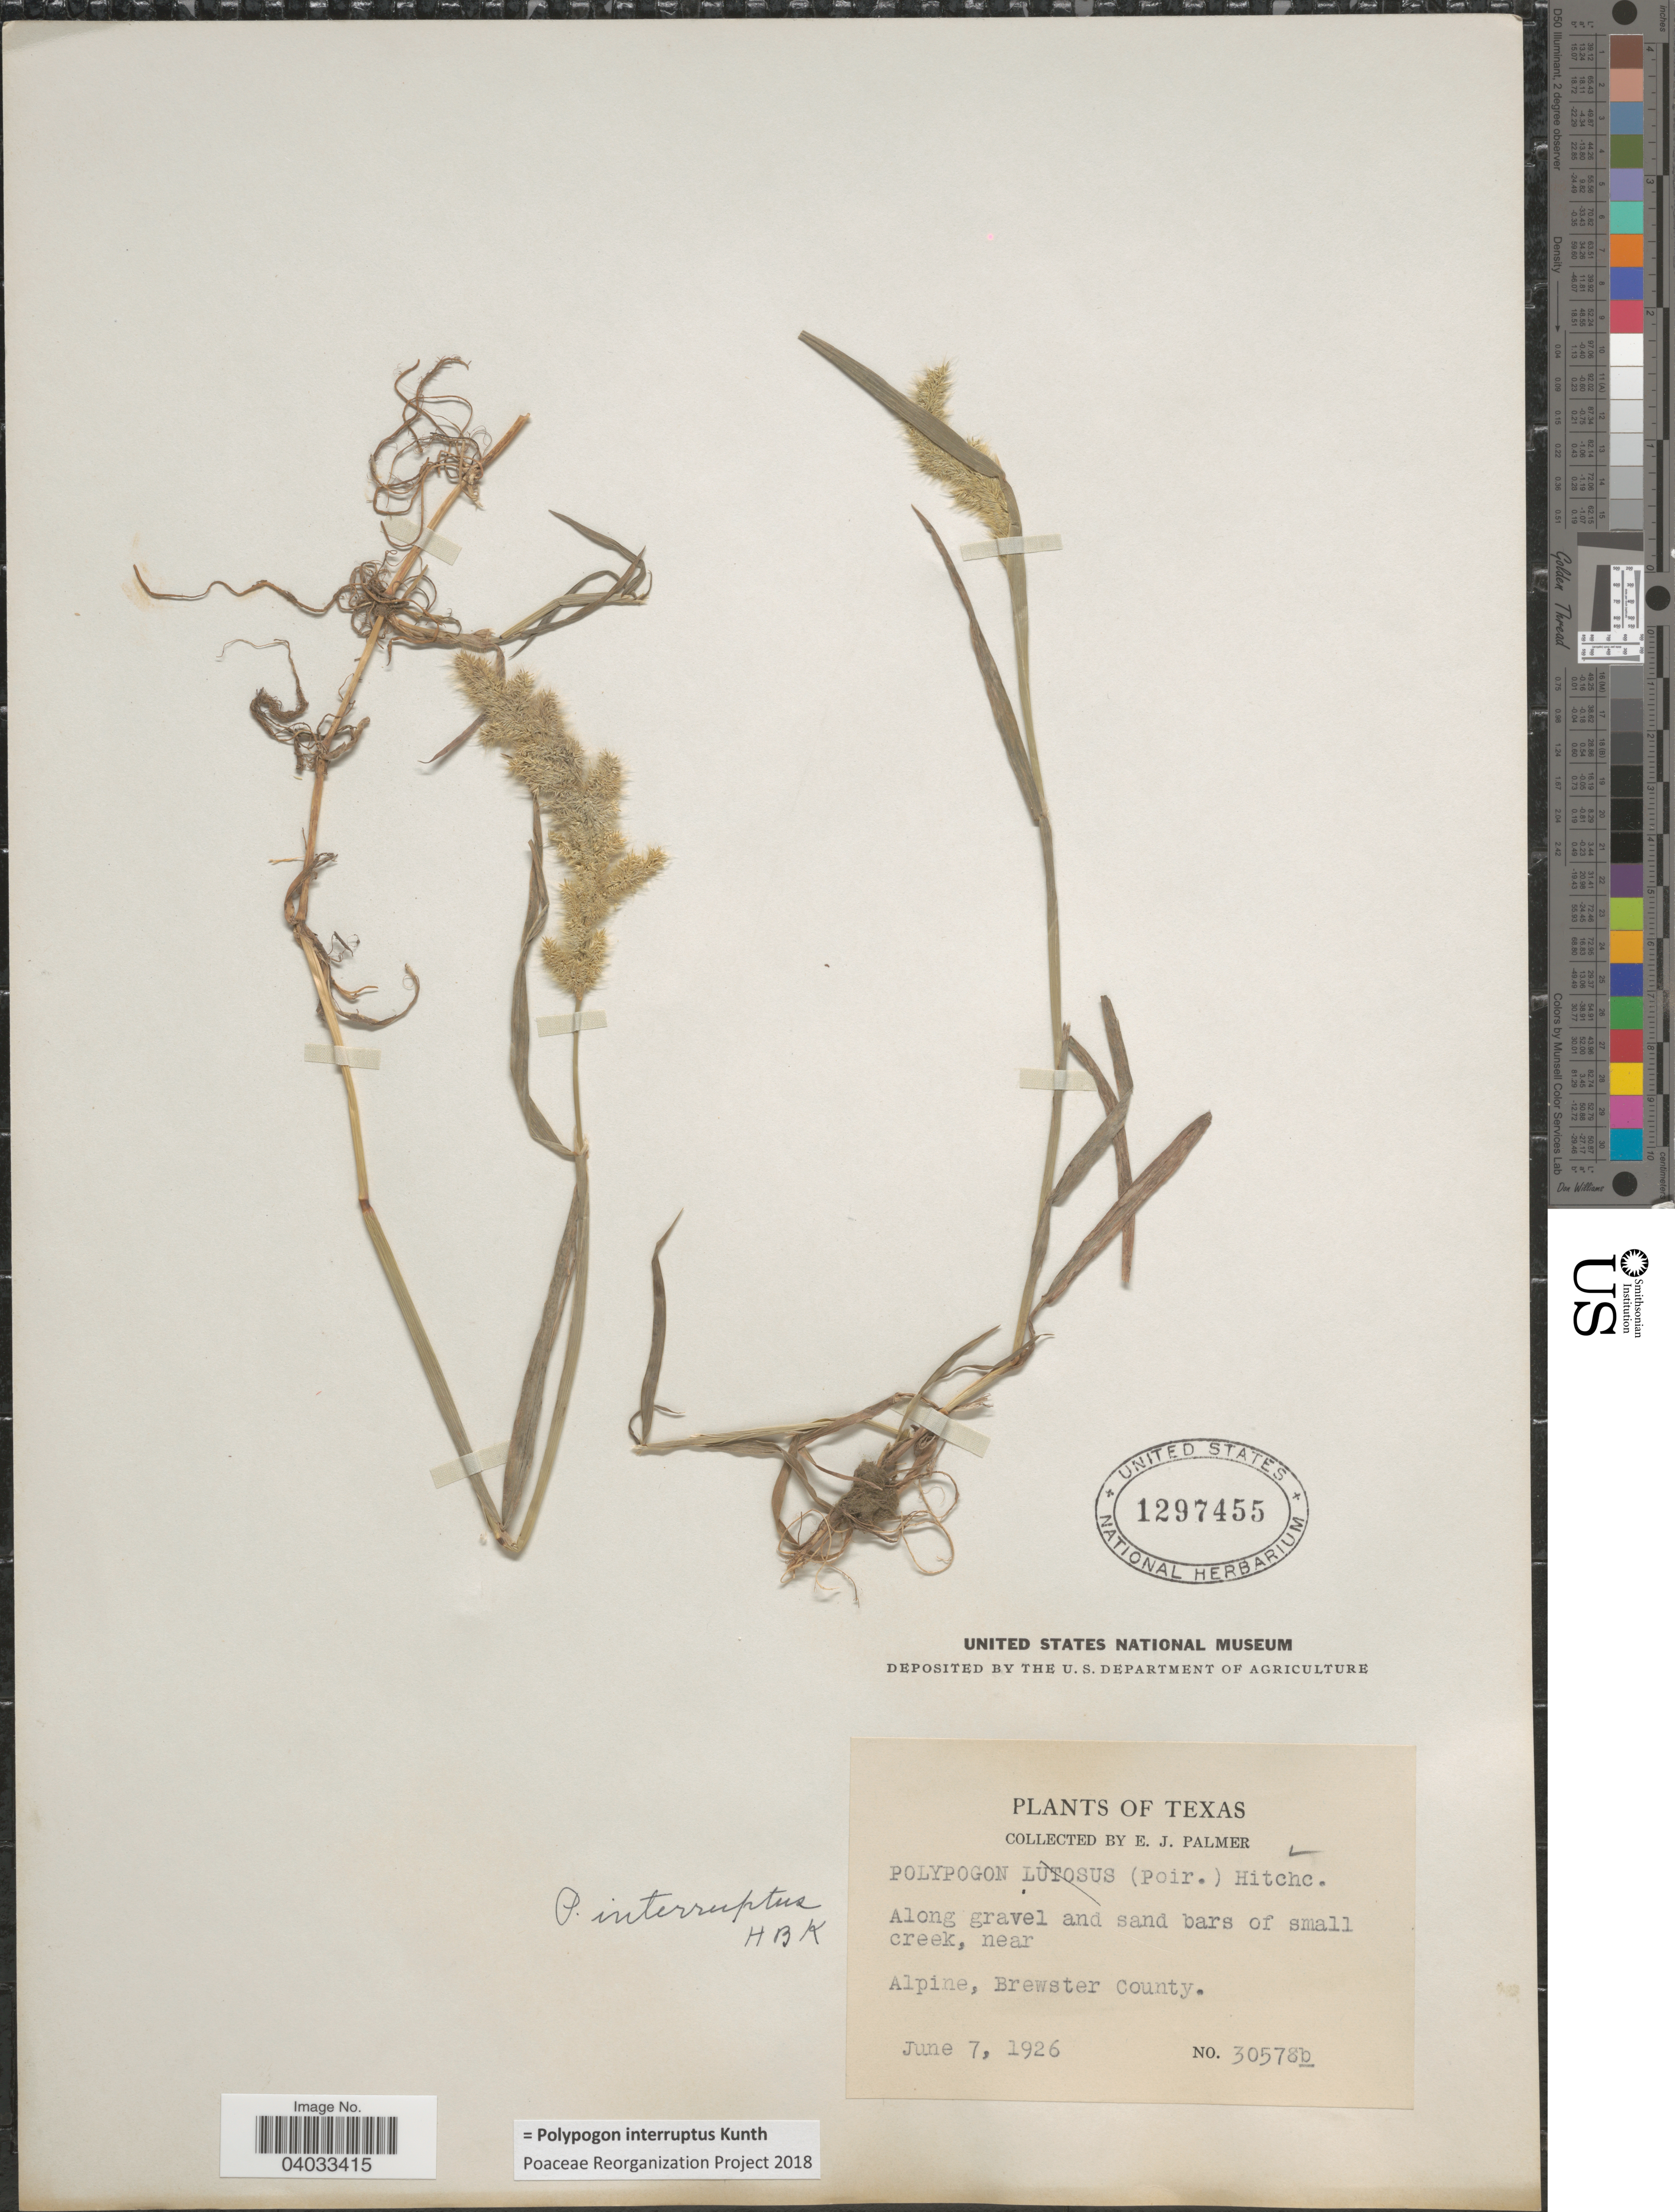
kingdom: Plantae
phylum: Tracheophyta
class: Liliopsida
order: Poales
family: Poaceae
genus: Polypogon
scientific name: Polypogon interruptus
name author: Kunth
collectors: E. J. Palmer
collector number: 30578b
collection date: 1926-06-07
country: United States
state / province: Texas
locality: Brewster County.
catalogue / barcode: US 1297455